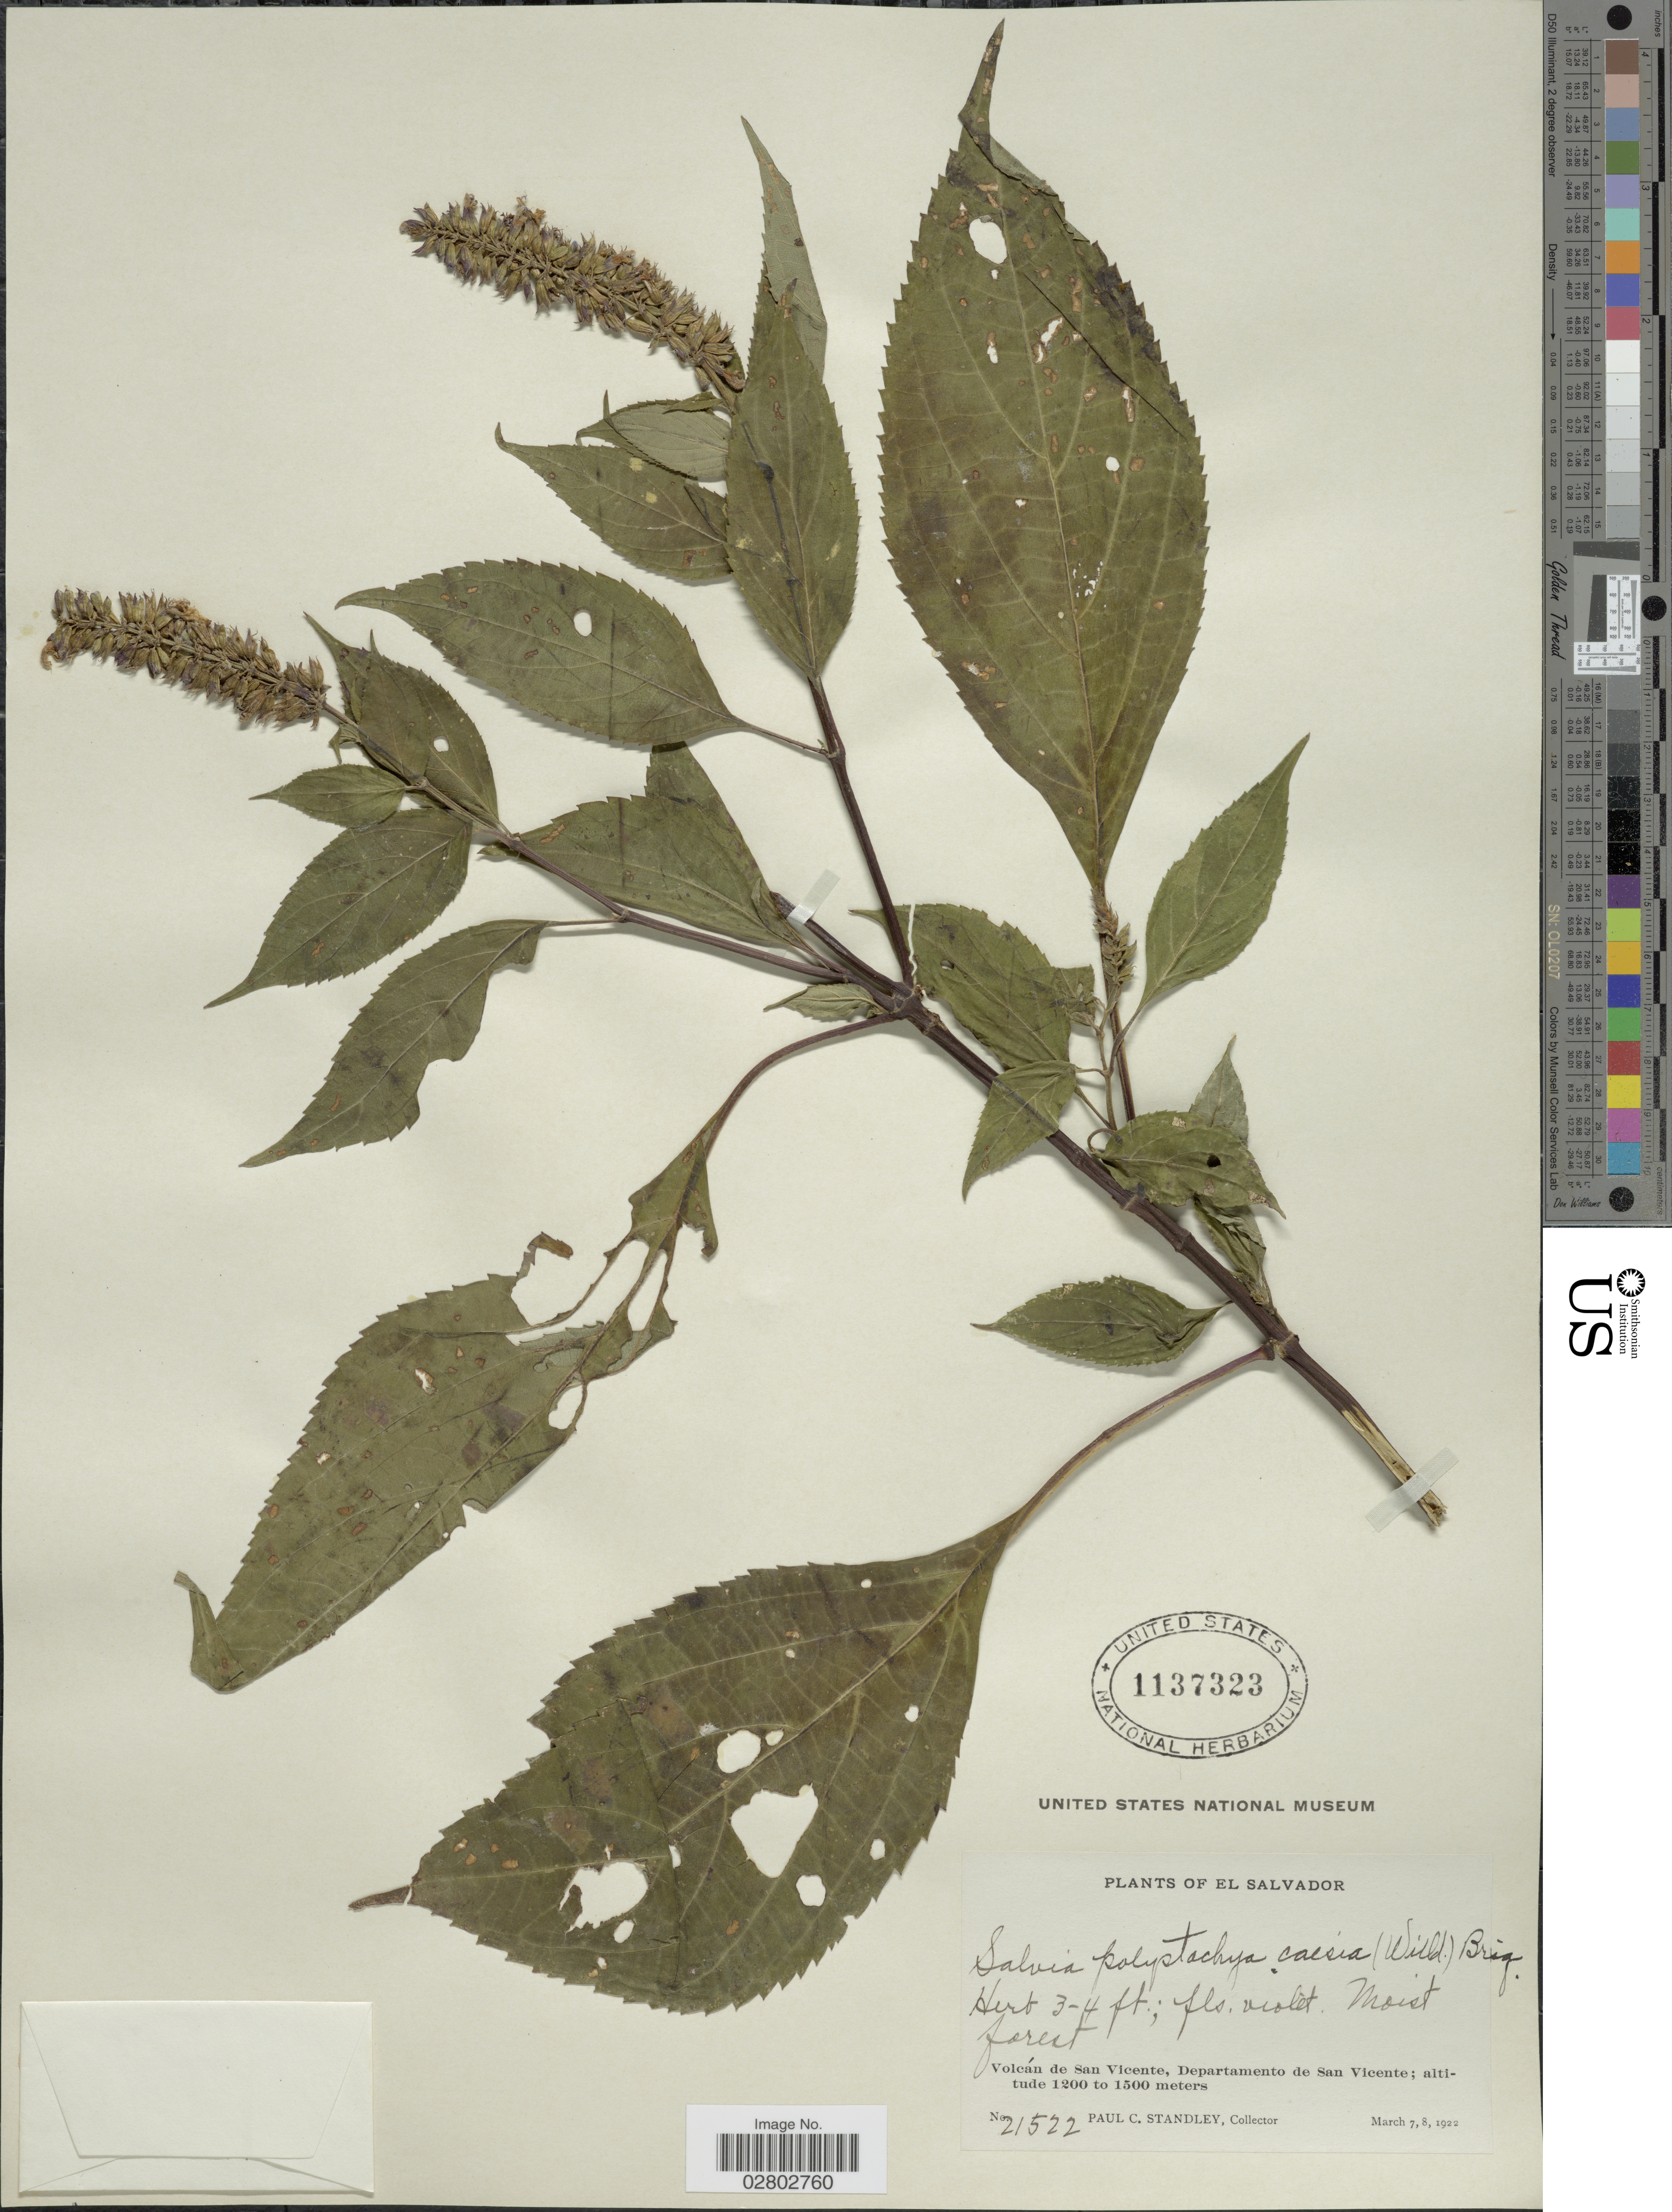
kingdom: Plantae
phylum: Tracheophyta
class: Magnoliopsida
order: Lamiales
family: Lamiaceae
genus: Salvia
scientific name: Salvia polystachya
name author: Cav.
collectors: P. C. Standley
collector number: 21522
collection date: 1922-03-07/1922-03-08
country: El Salvador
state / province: San Vincente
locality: Volcán de San Vicente, Departamento de San Vicente.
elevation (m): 1200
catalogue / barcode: US 1137323